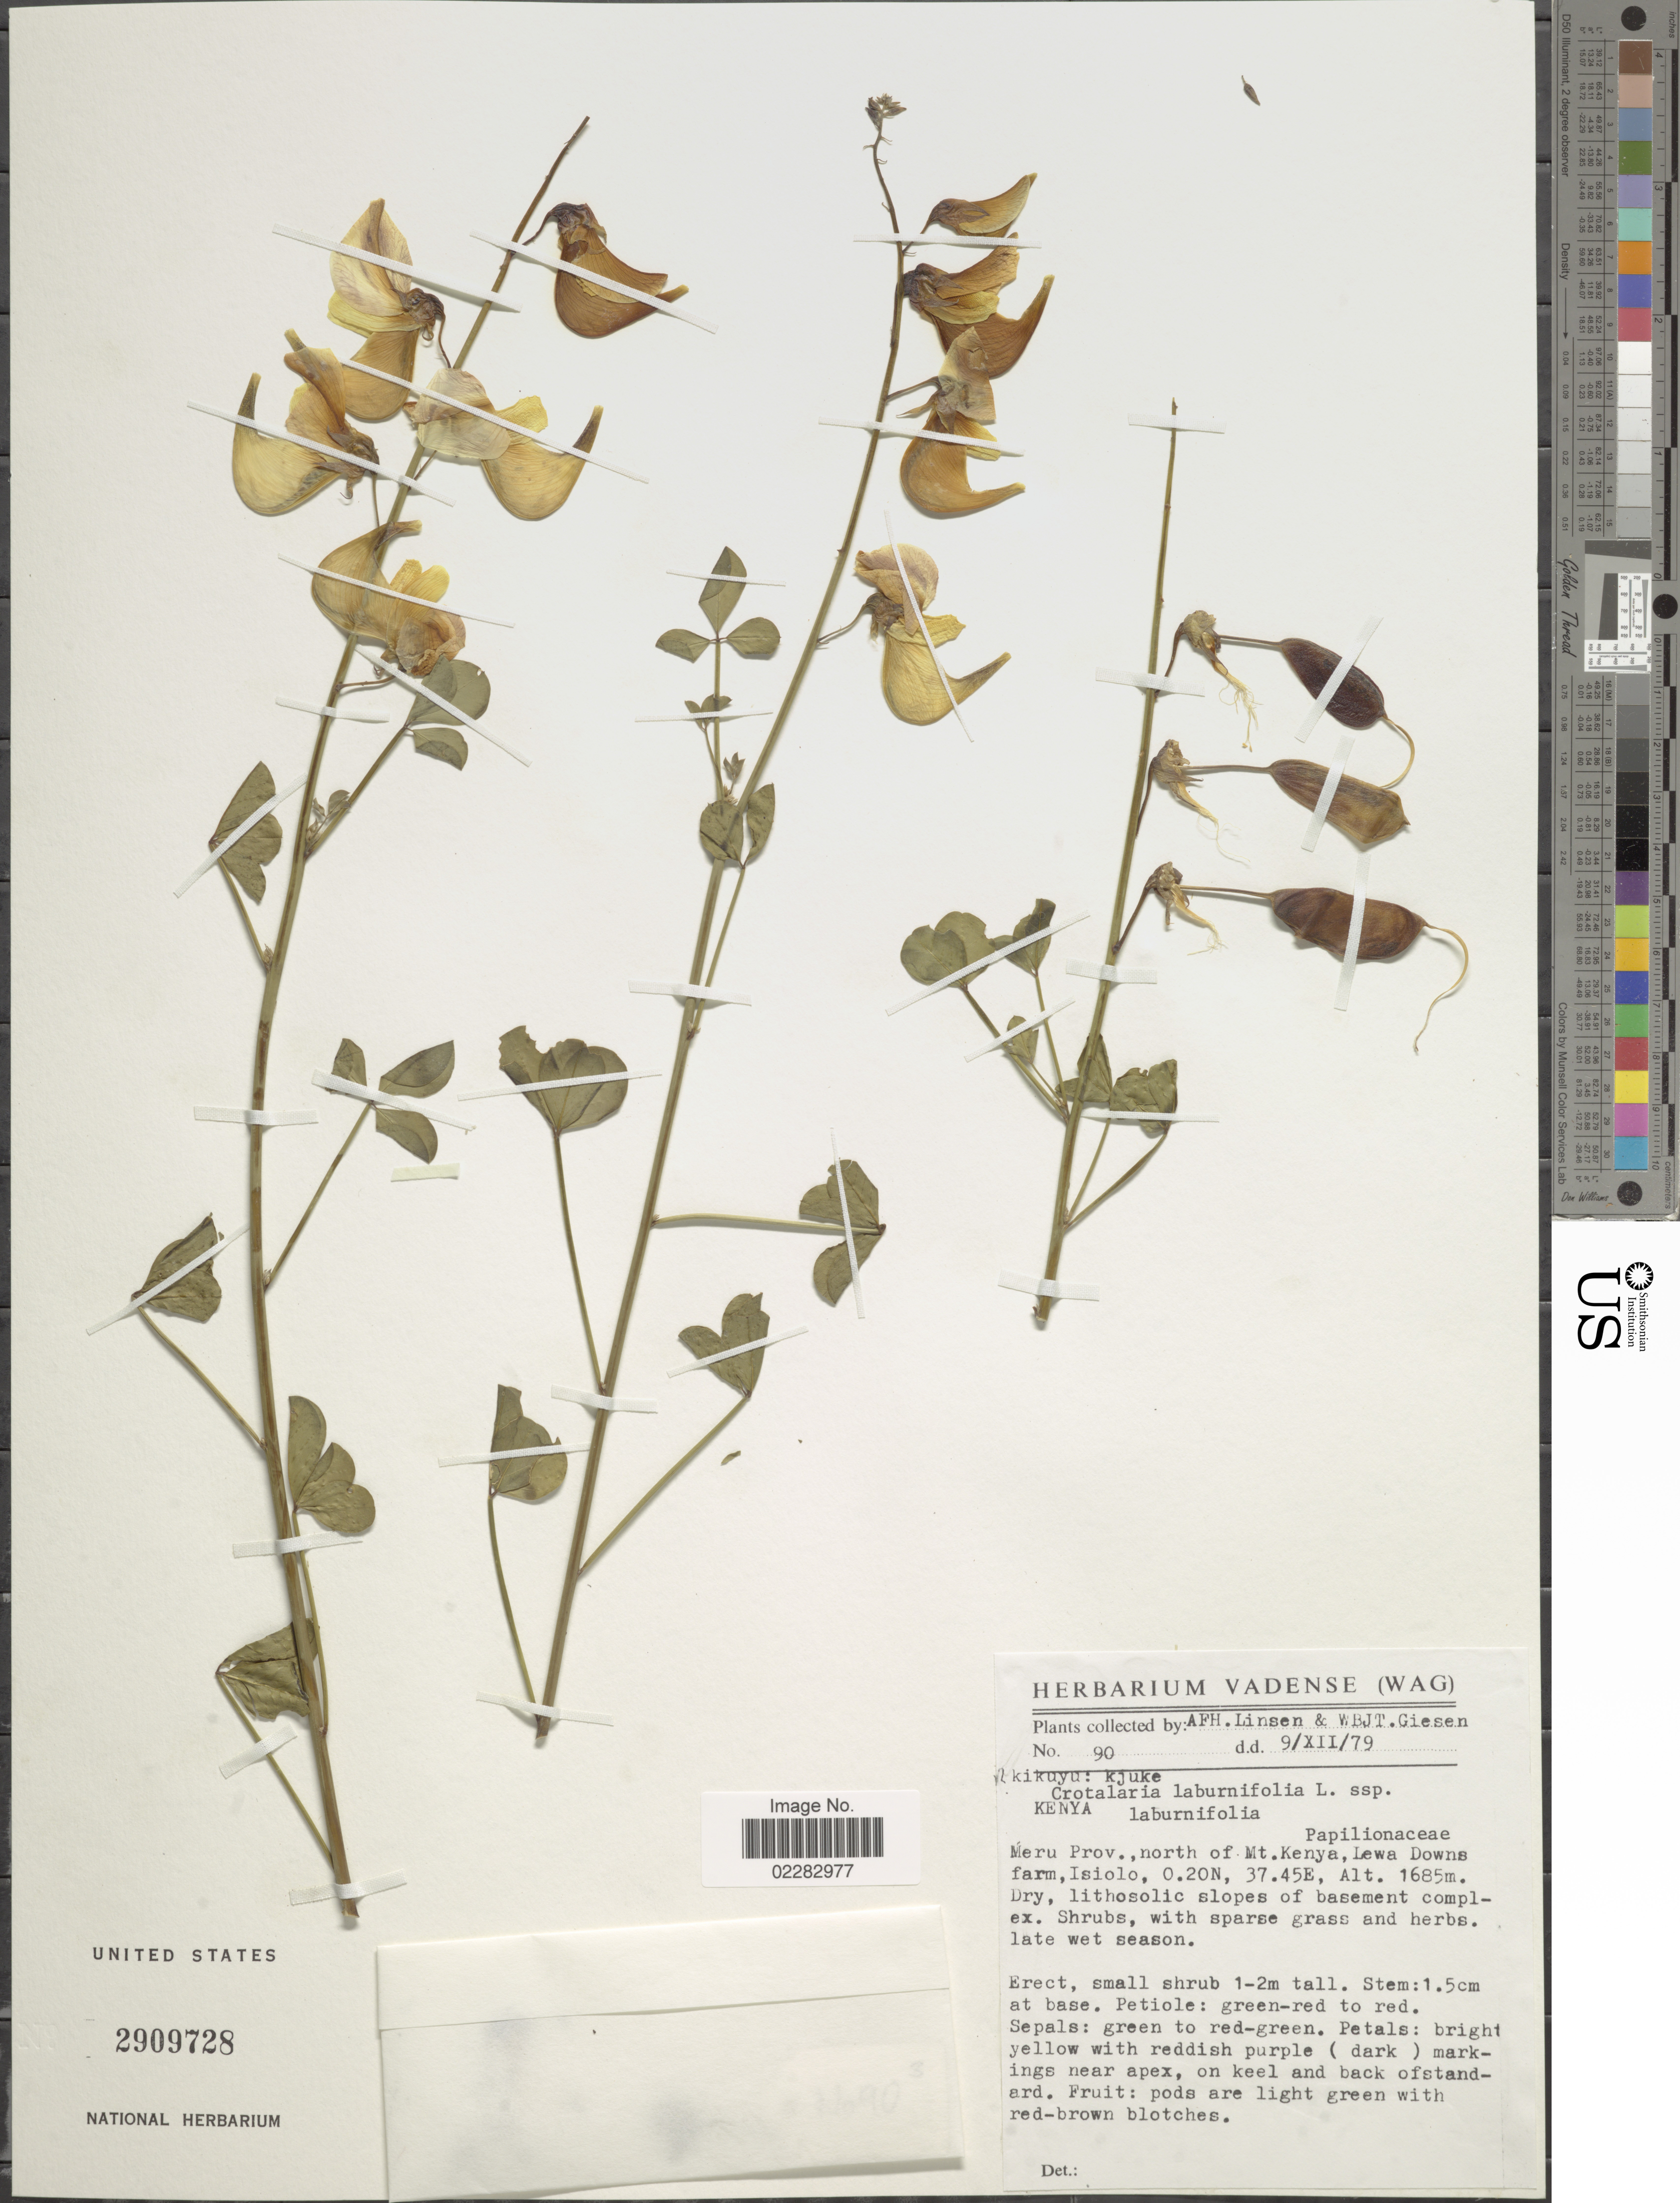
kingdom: Plantae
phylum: Tracheophyta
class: Magnoliopsida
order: Fabales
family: Fabaceae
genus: Crotalaria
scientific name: Crotalaria laburnifolia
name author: L.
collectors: A. Linsen & W. Giesen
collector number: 90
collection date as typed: Transcribed d/m/y: 9/12/79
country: Kenya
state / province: Meru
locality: Rkikuyu: Kjuke, north of Mt. Kenya, Lewa Downs farm, Isiolo.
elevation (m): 1685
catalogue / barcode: US 2909728